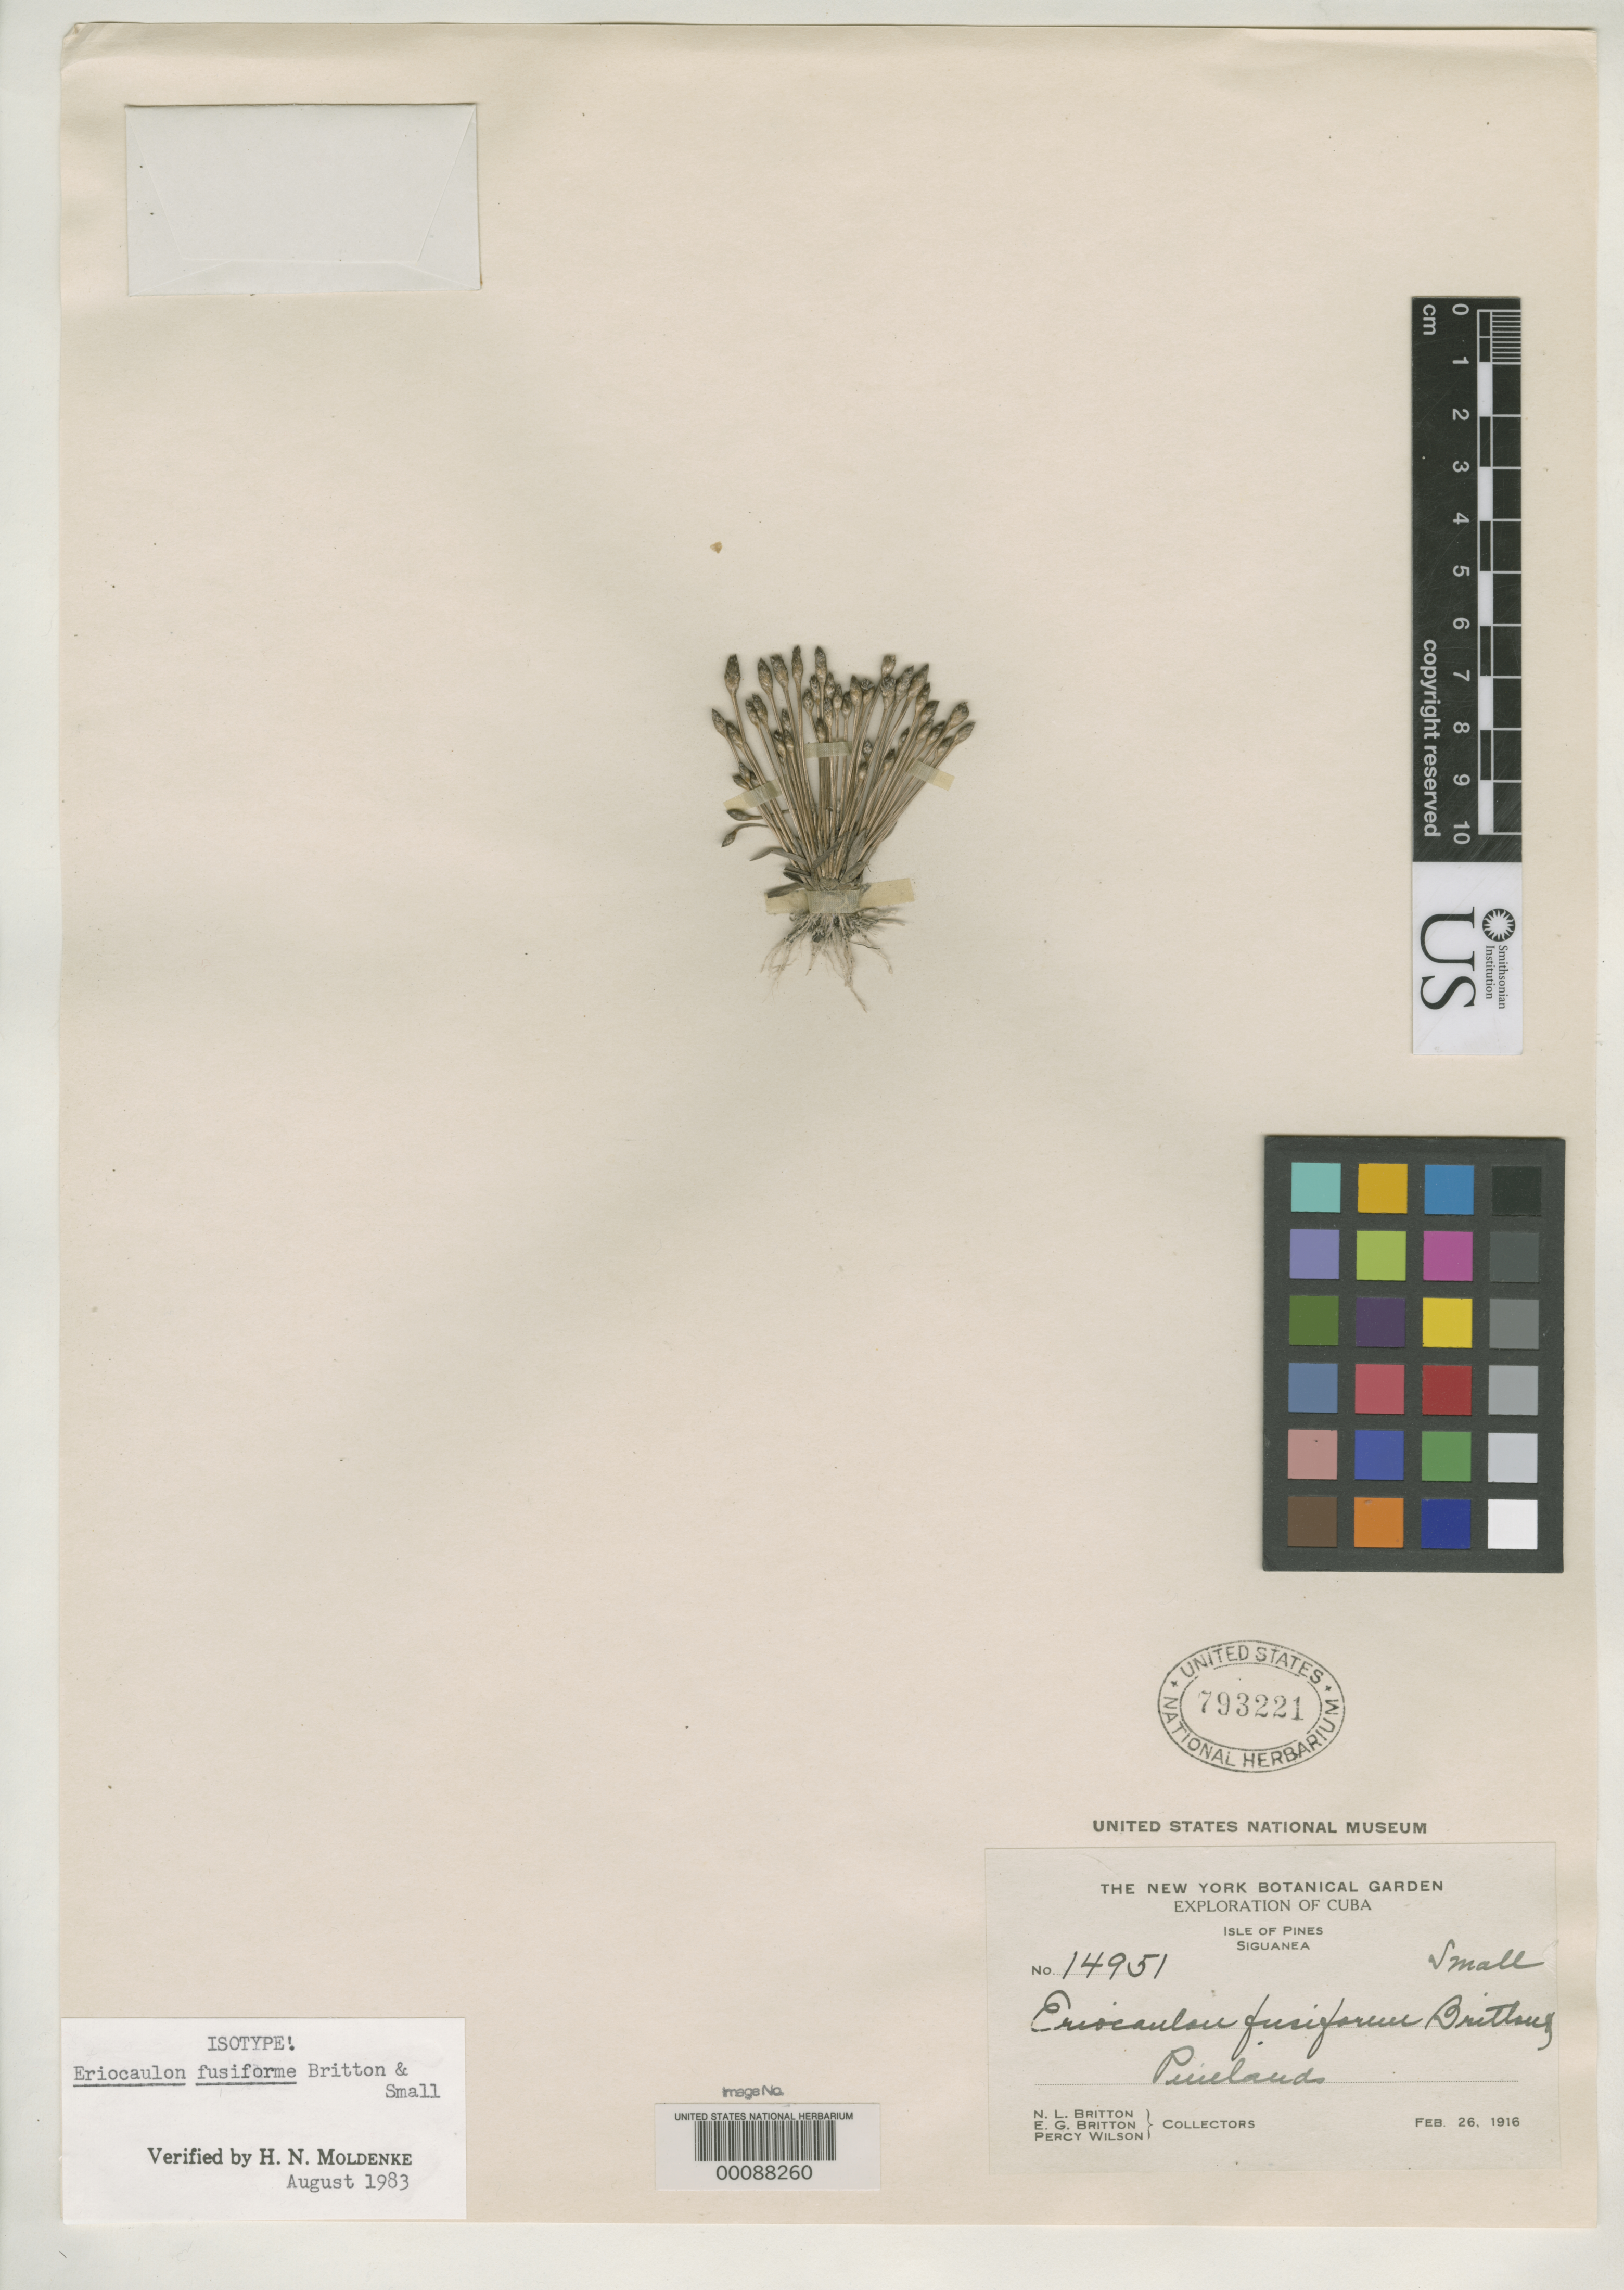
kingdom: Plantae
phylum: Tracheophyta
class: Liliopsida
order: Poales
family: Eriocaulaceae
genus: Eriocaulon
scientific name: Eriocaulon fusiforme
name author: Britton & Small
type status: Isotype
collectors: N. Britton, E. G. Britton & P. Wilson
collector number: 14951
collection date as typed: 26 Feb 1916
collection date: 1916-02-26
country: Cuba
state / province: Isla de La Juventud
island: Isla de La Juventud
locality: Siguanea.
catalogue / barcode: US 793221